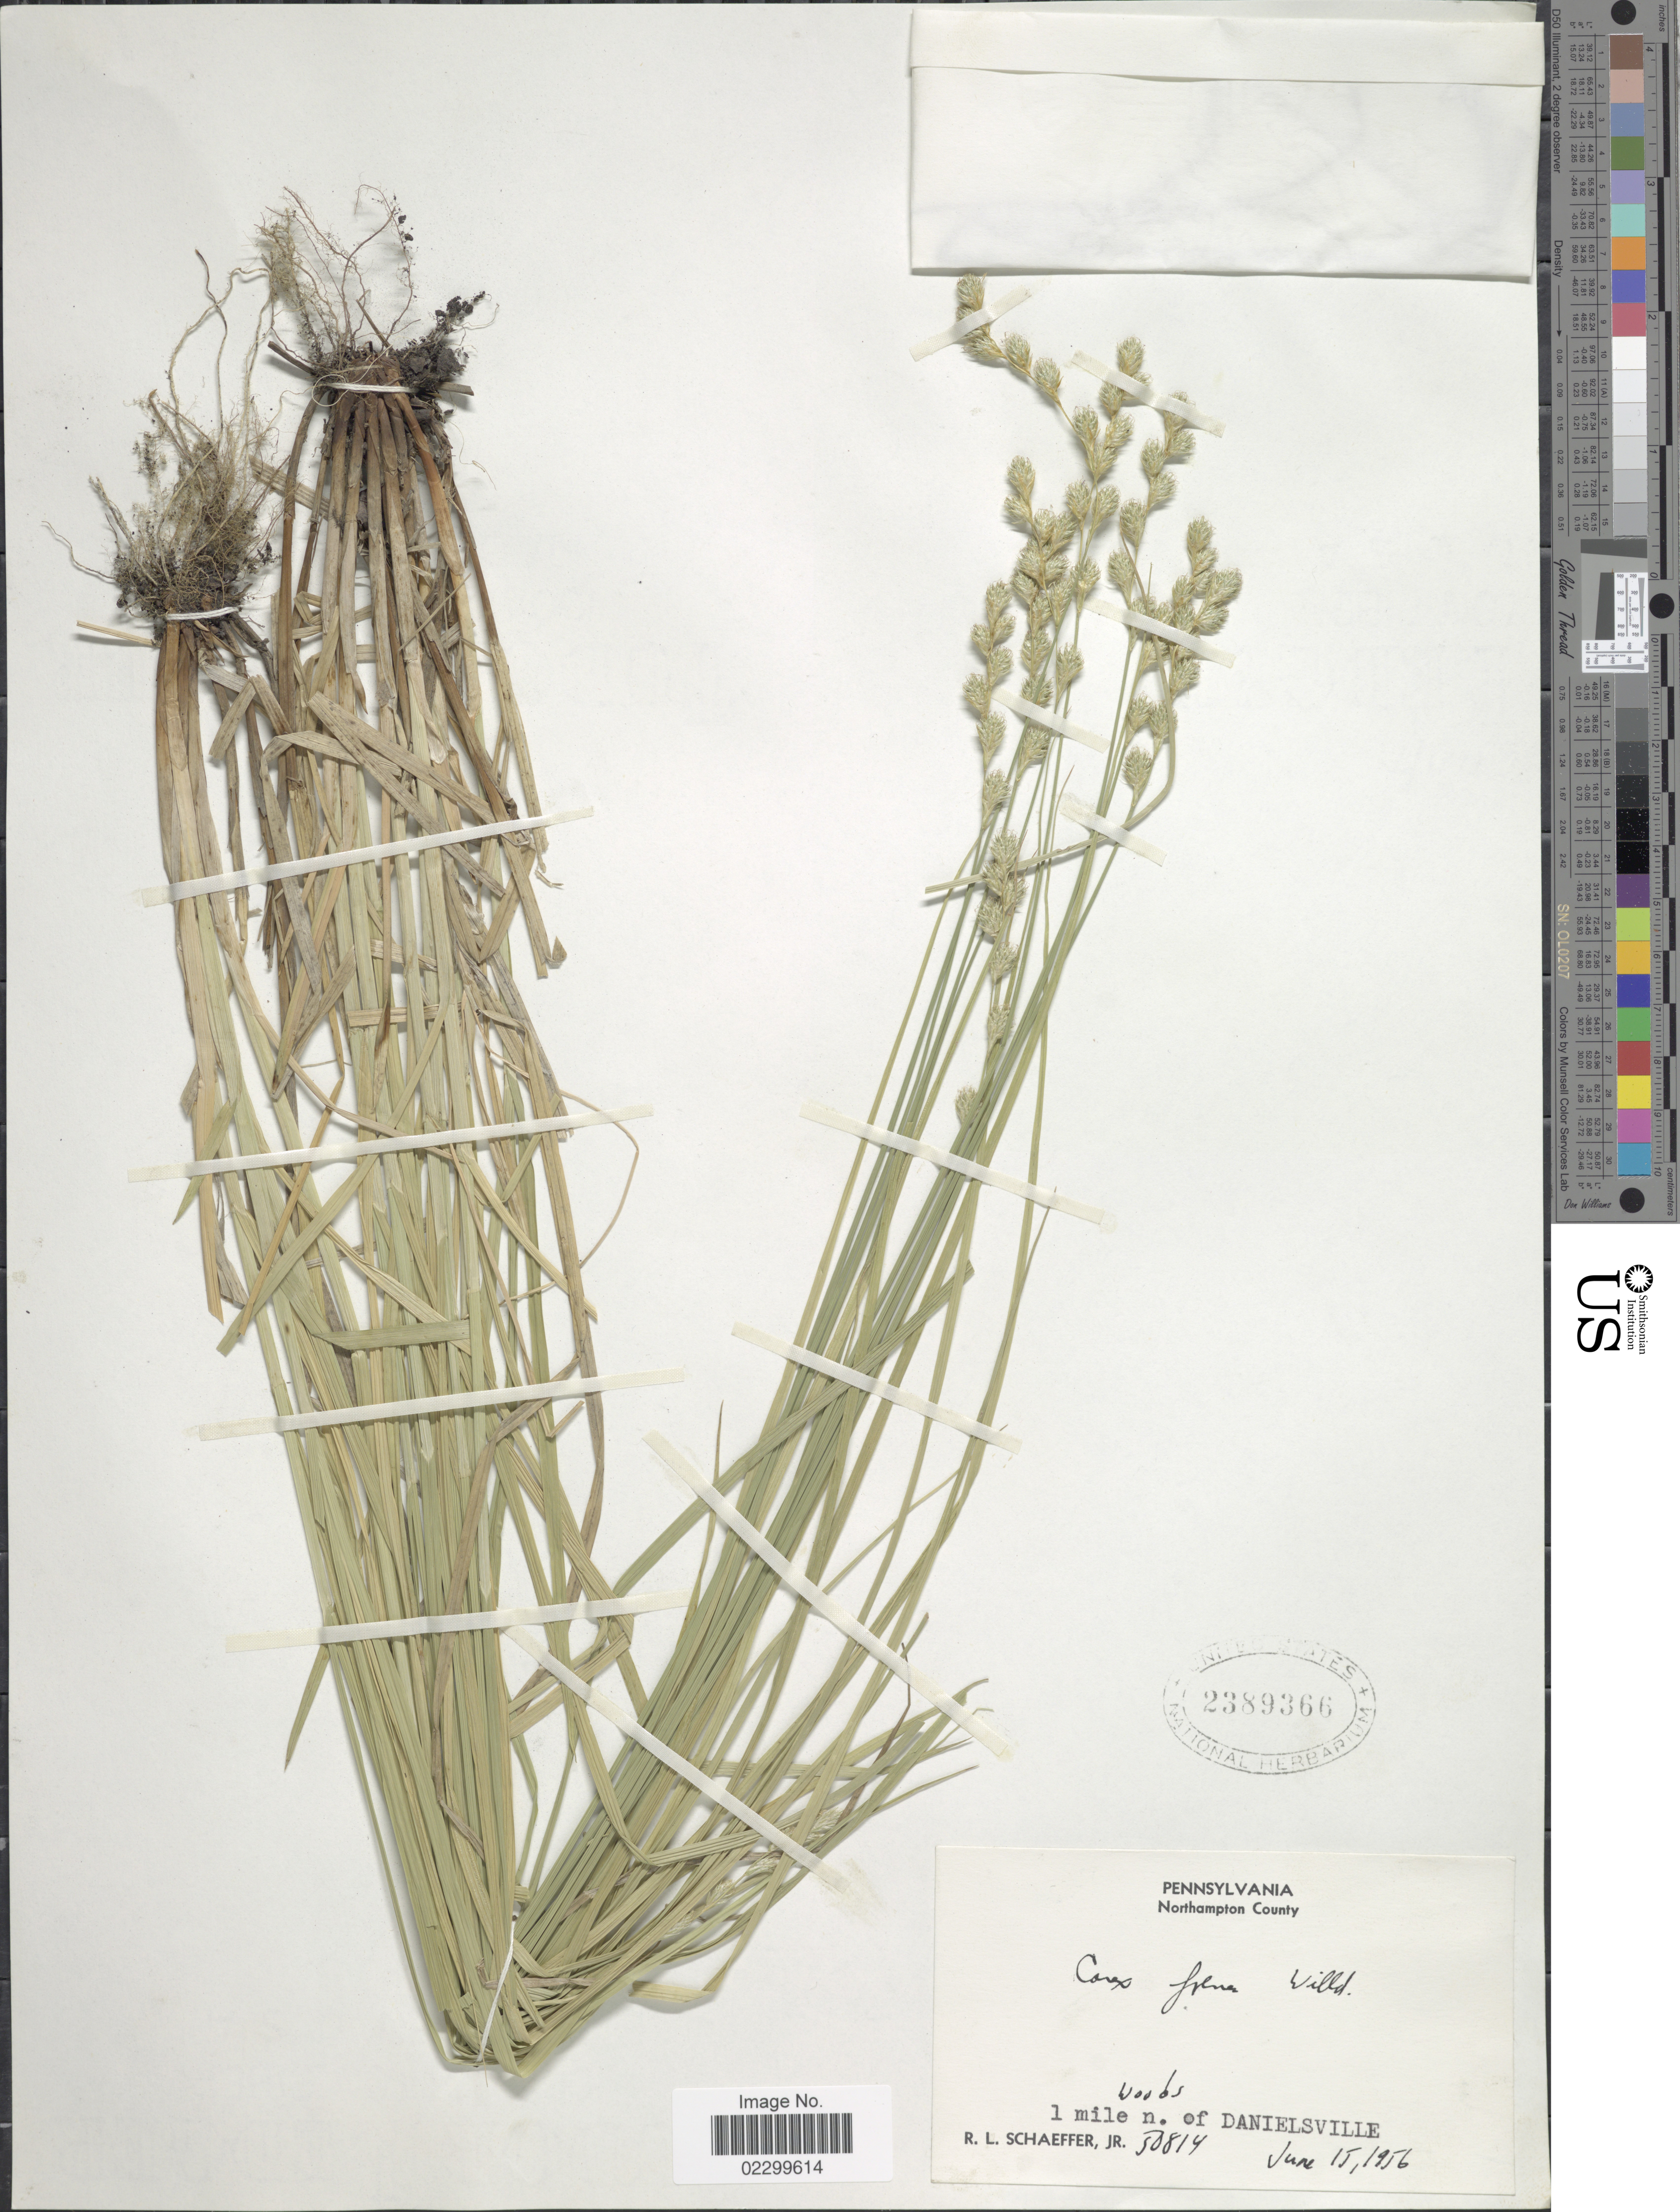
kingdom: Plantae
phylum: Tracheophyta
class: Liliopsida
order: Poales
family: Cyperaceae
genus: Carex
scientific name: Carex argyrantha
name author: Tuck. ex Boott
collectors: R. L. Schaeffer Jr.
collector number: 50814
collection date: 1956-06-15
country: United States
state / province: Pennsylvania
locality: Northampton County, woods, 1 mile n. of Danielsville.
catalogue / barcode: US 2389366